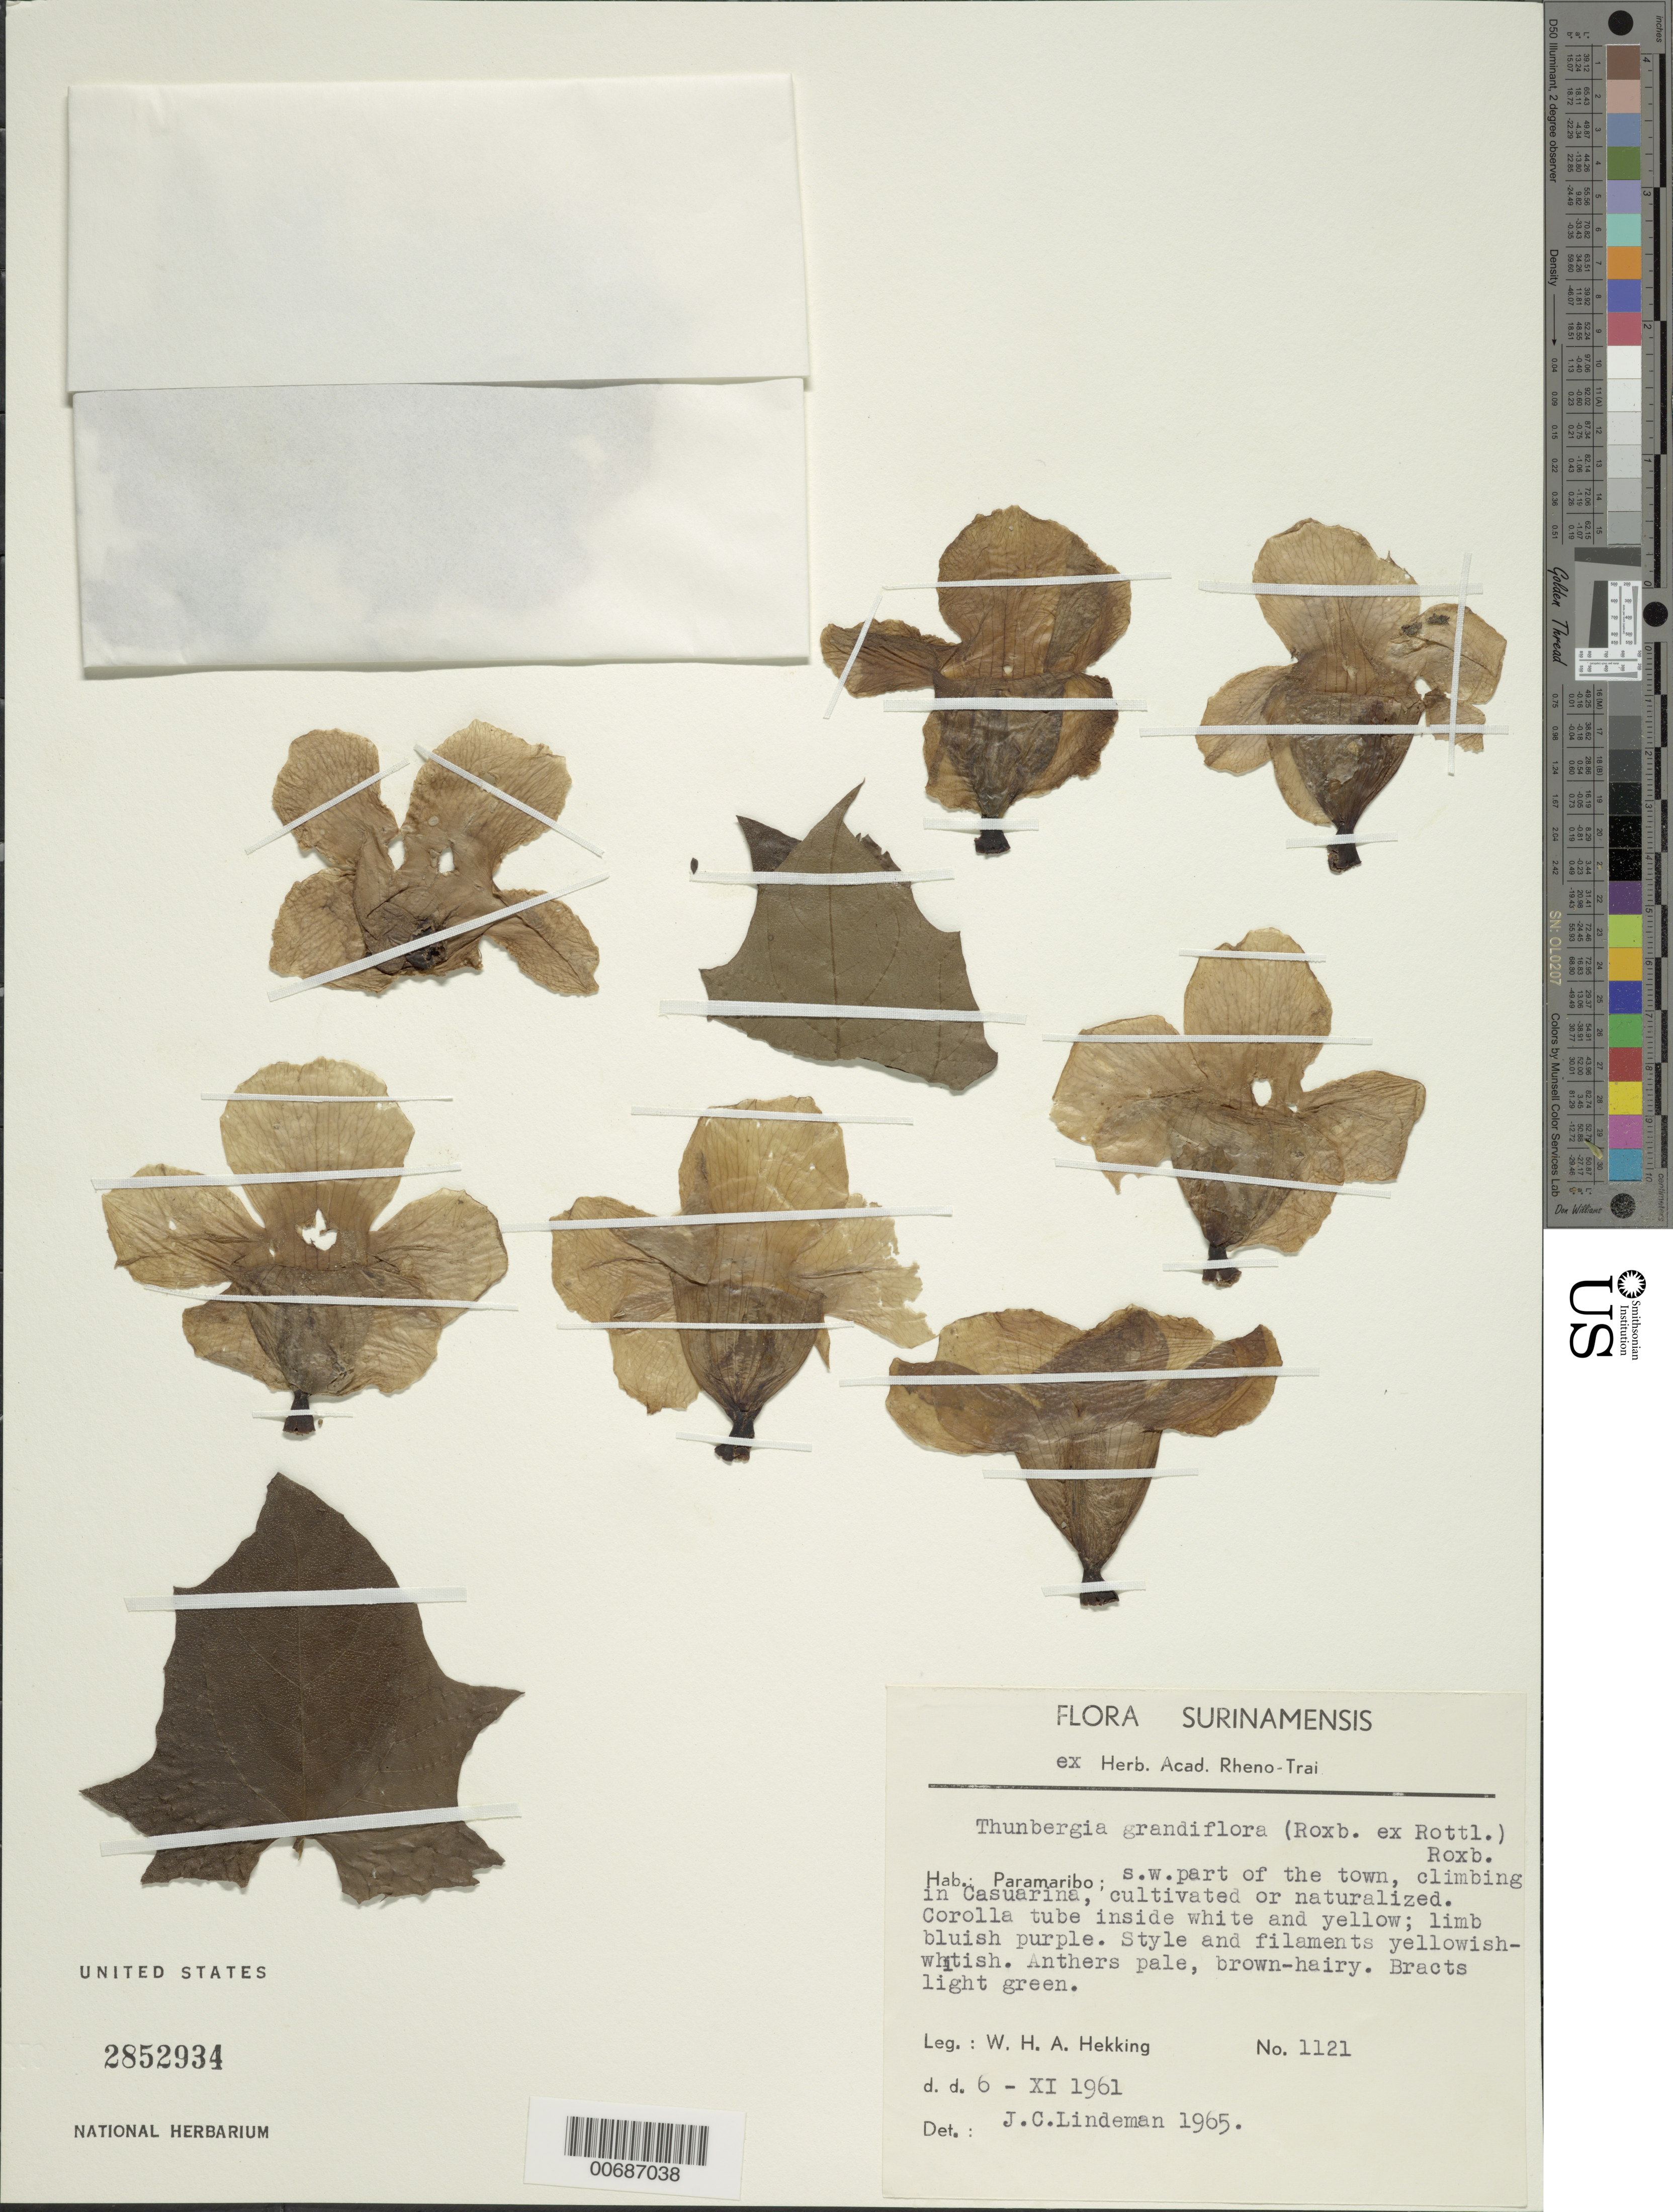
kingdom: Plantae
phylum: Tracheophyta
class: Magnoliopsida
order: Lamiales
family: Acanthaceae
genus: Thunbergia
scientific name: Thunbergia grandiflora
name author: Roxb.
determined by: Lindeman, J. C.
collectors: W. H. A. Hekking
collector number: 1121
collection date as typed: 6-Nov-61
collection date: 1961-11-06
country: Suriname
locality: Paramaribo, SW part of the town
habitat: Climbing in Casuarina, cultivated or naturalized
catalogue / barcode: US 2852934